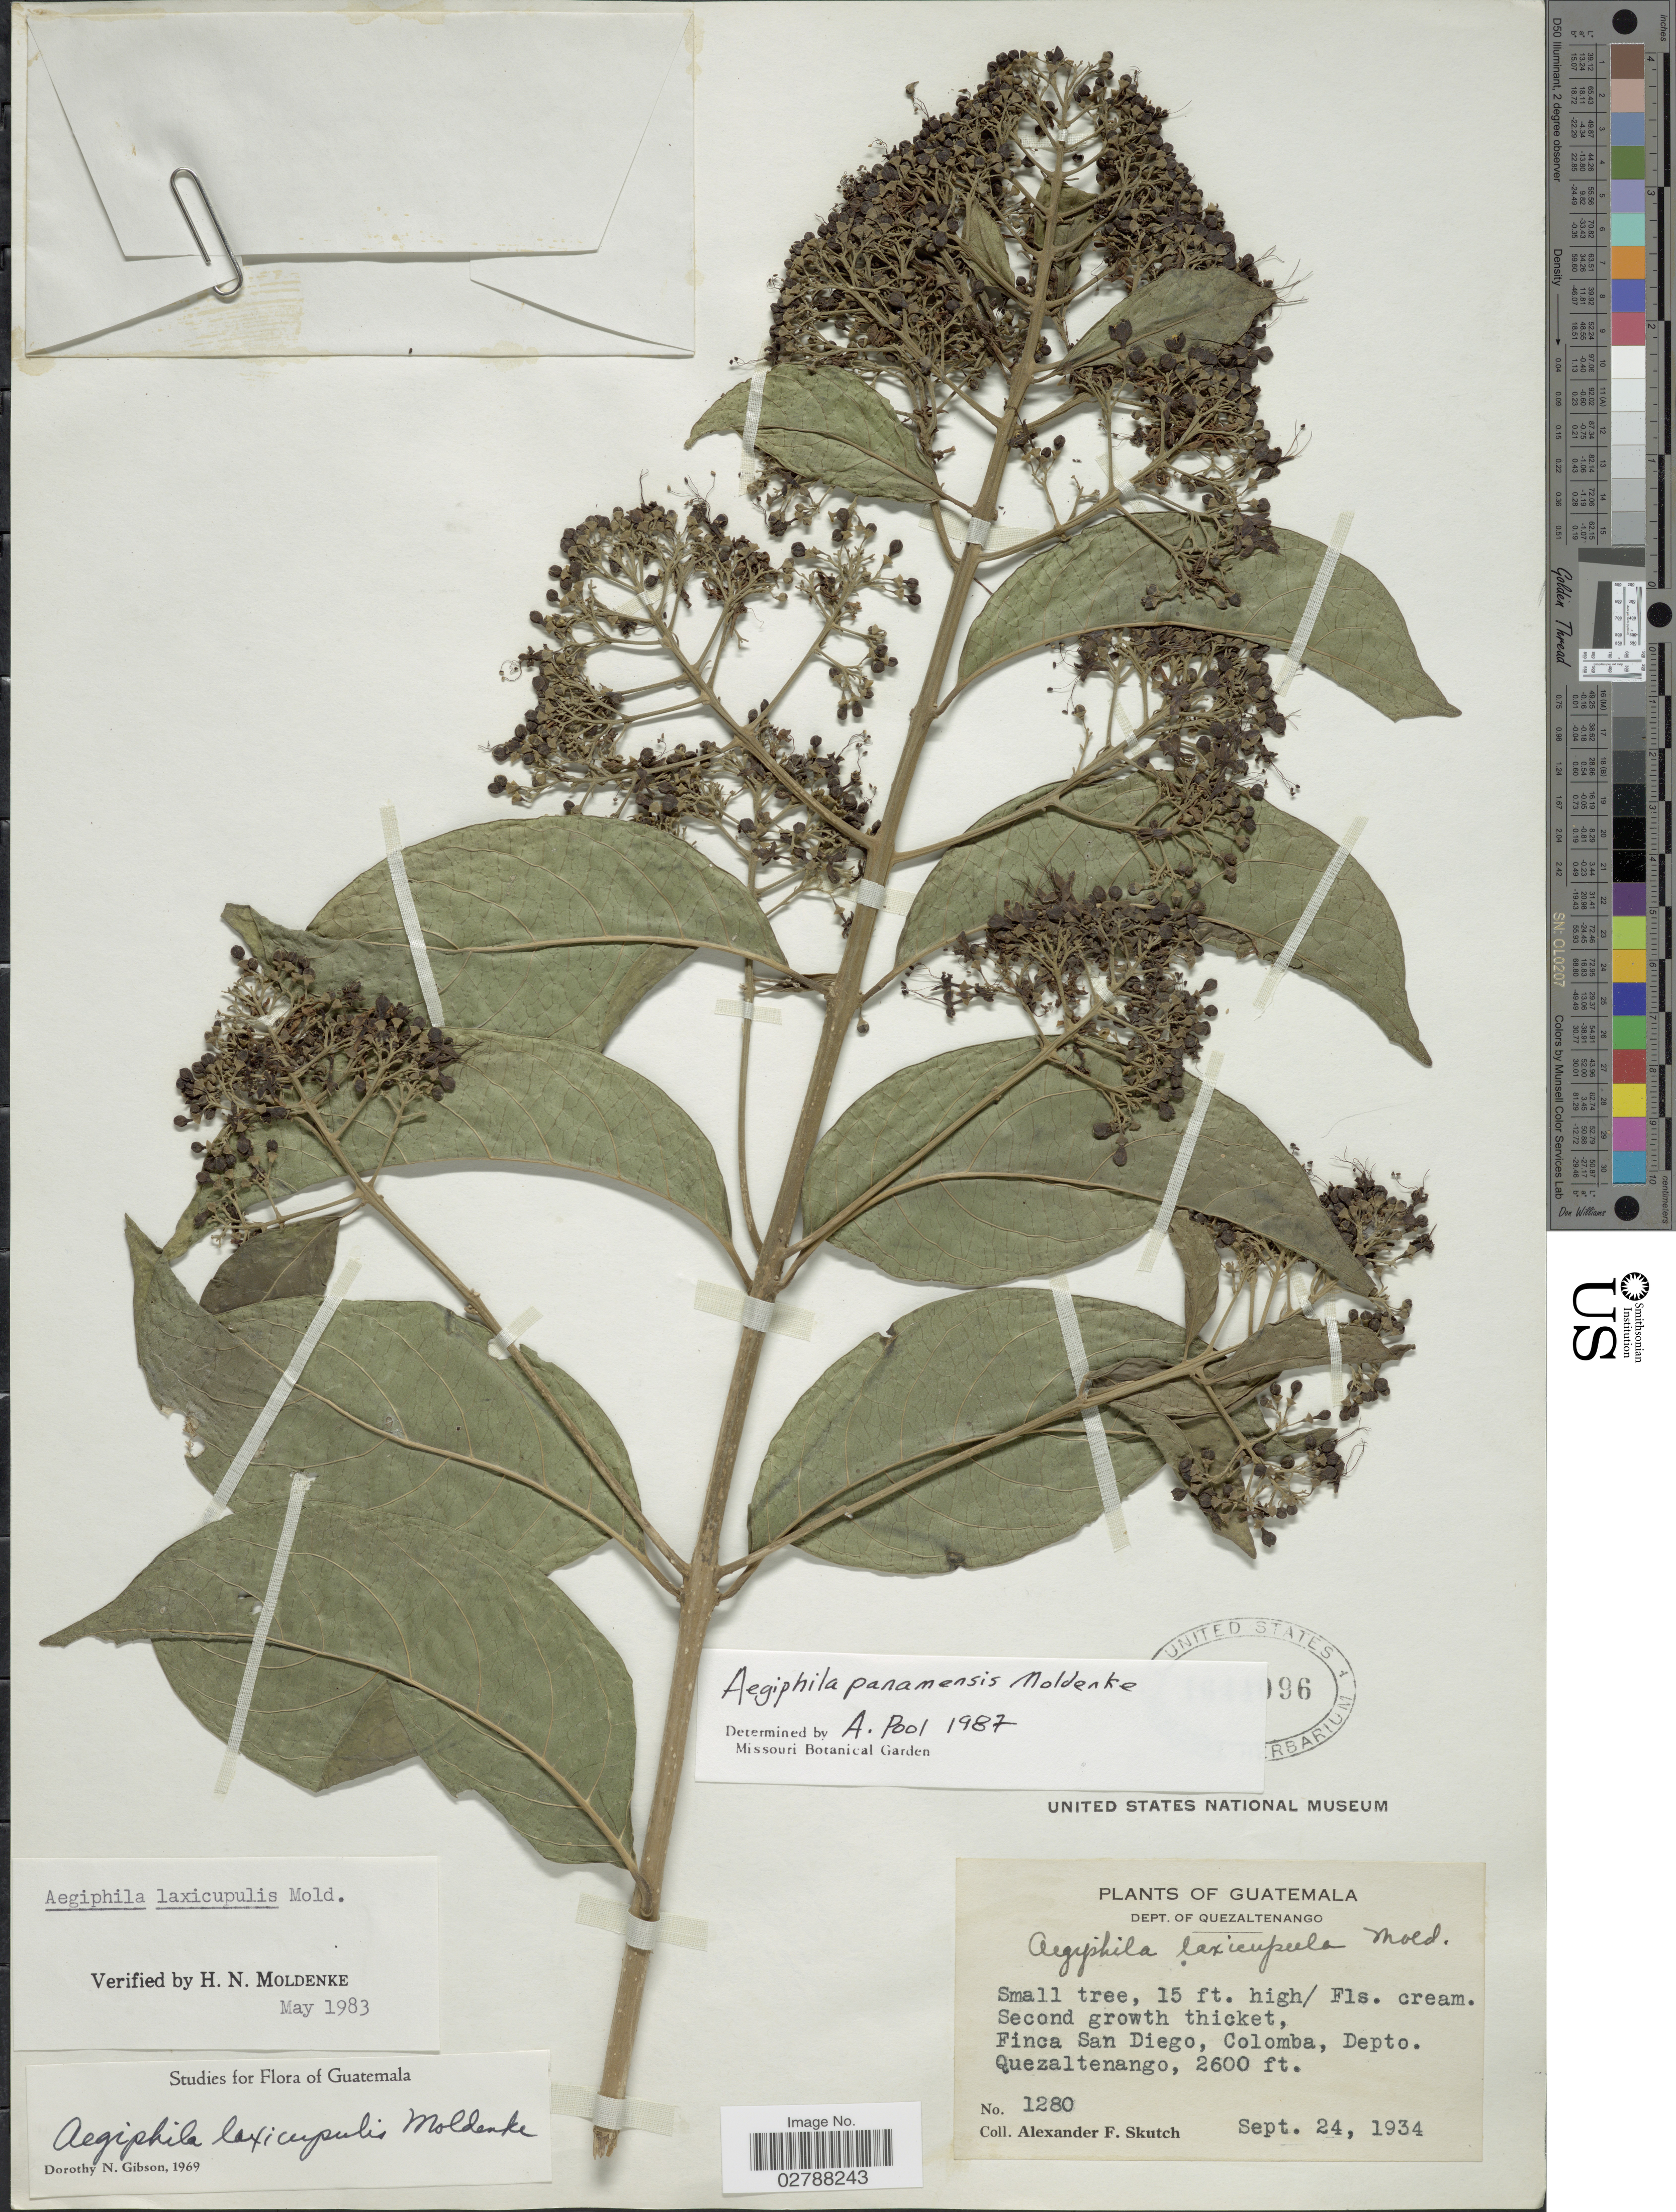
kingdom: Plantae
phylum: Tracheophyta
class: Magnoliopsida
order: Lamiales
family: Lamiaceae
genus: Aegiphila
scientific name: Aegiphila panamensis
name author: Moldenke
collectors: A. F. Skutch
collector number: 1280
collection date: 1934-09-24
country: Guatemala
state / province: Quetzaltenango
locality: Dept. of Quezaltenango. Finca San Diego, Colomba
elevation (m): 792